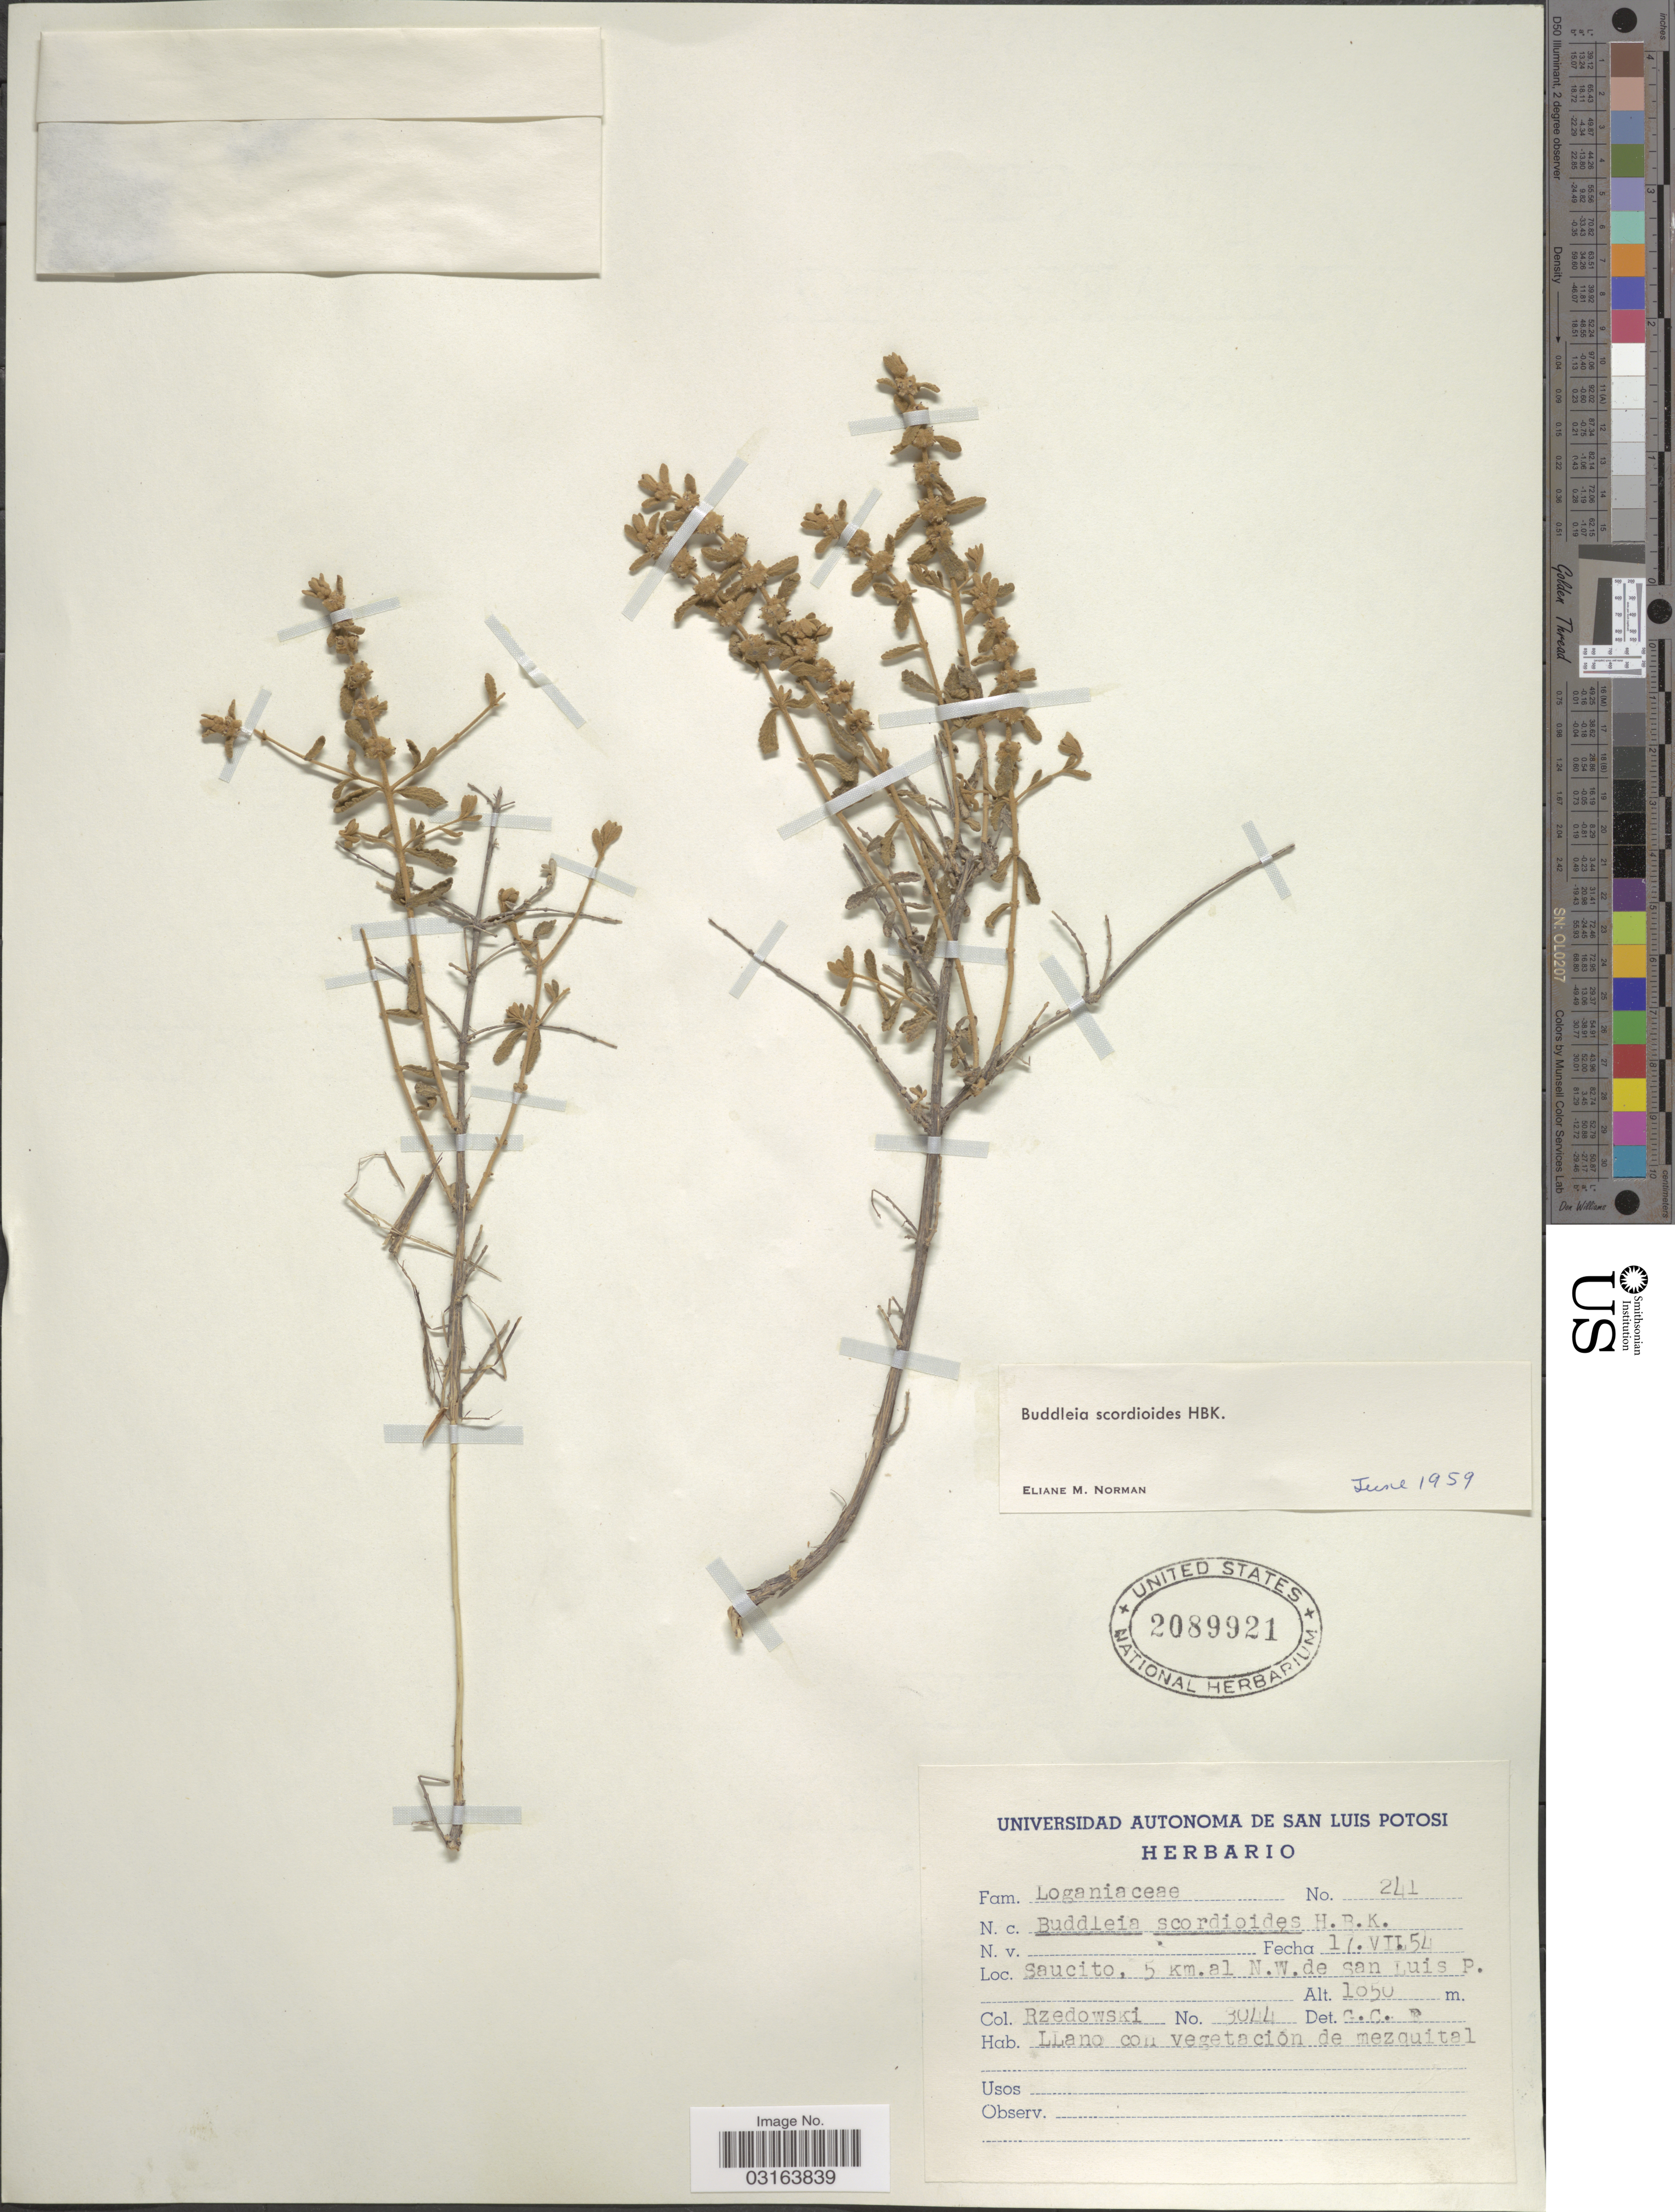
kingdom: Plantae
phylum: Tracheophyta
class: Magnoliopsida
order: Lamiales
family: Scrophulariaceae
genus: Buddleja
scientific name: Buddleja scordioides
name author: Kunth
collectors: Rzedowski, --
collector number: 3044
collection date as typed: Transcribed d/m/y: 17/7/54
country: Mexico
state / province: San Luis Potosí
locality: Saucito, 5 km. al N.W. de San Luis P.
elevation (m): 1850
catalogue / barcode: US 2089921